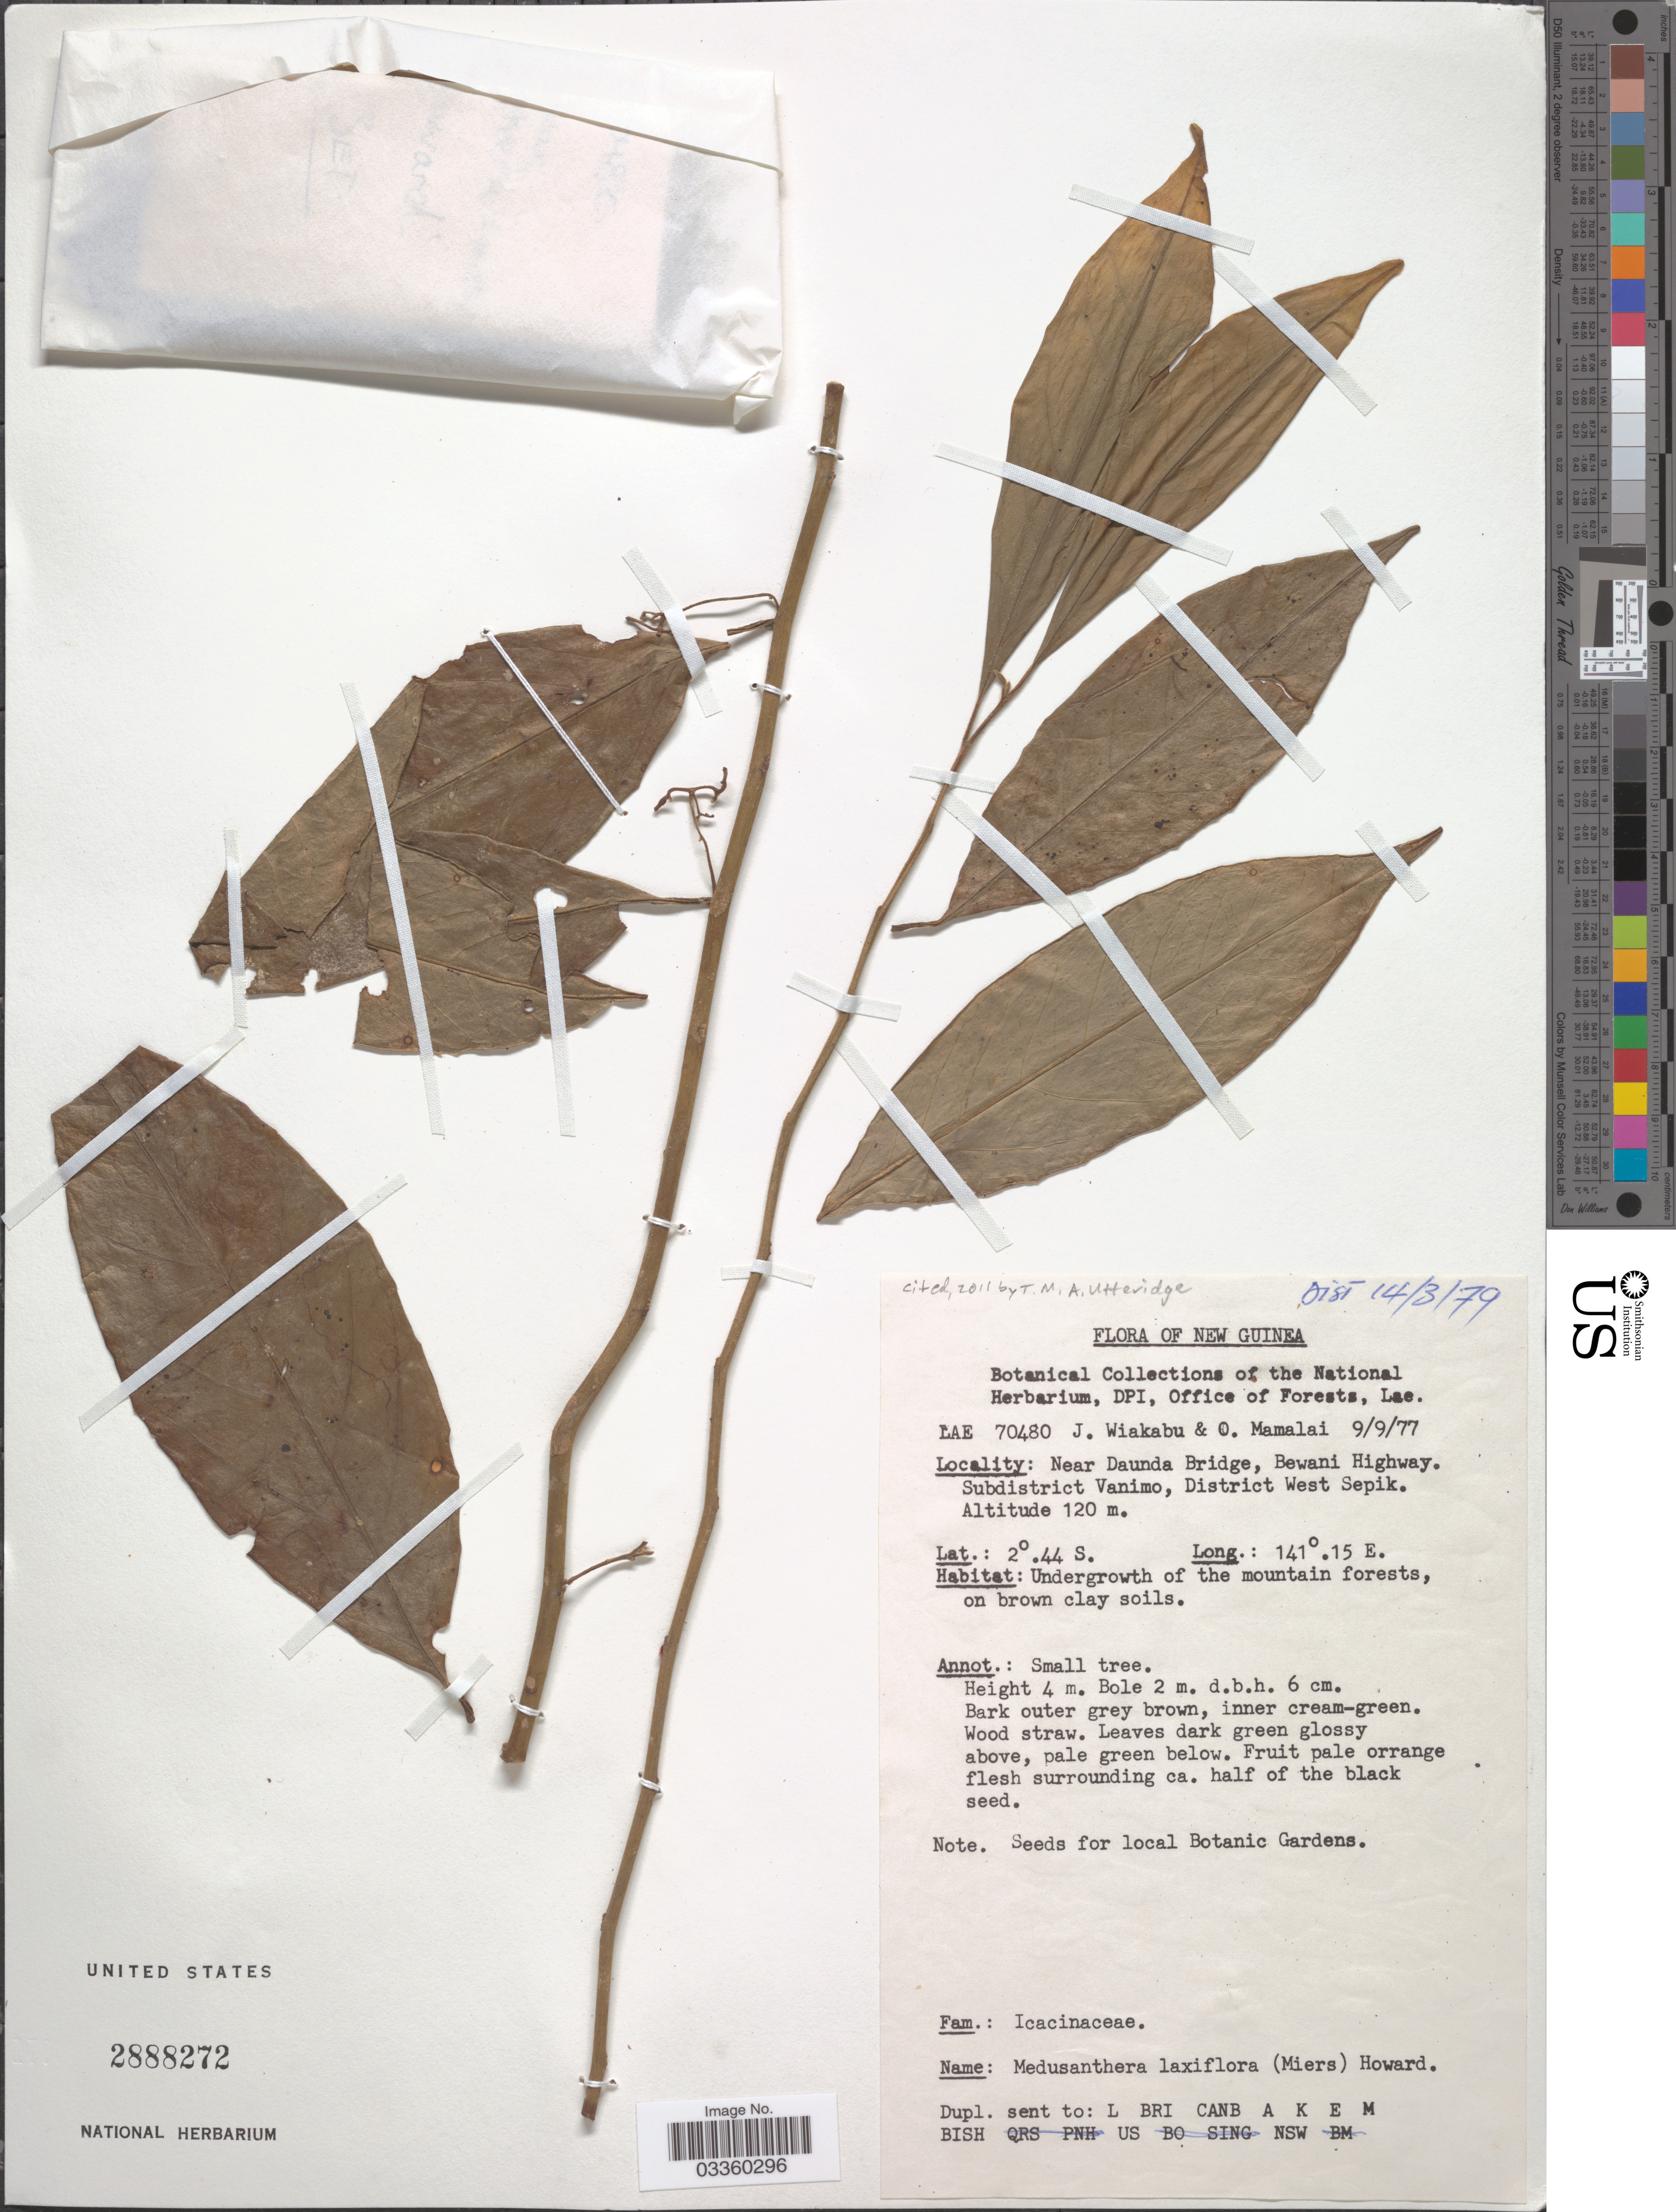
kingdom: Plantae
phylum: Tracheophyta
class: Magnoliopsida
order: Cardiopteridales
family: Stemonuraceae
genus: Medusanthera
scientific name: Medusanthera laxiflora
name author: (Miers) R.A. Howard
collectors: J. Wiakabu & O. Mamalai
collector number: LAE70480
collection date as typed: Transcribed d/m/y: 9/9/77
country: Papua New Guinea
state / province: Sandaun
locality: Near Daunda Bridge, Bewani Highway. Subdistrict Vanimo, District West Sepik.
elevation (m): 120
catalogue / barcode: US 2888272